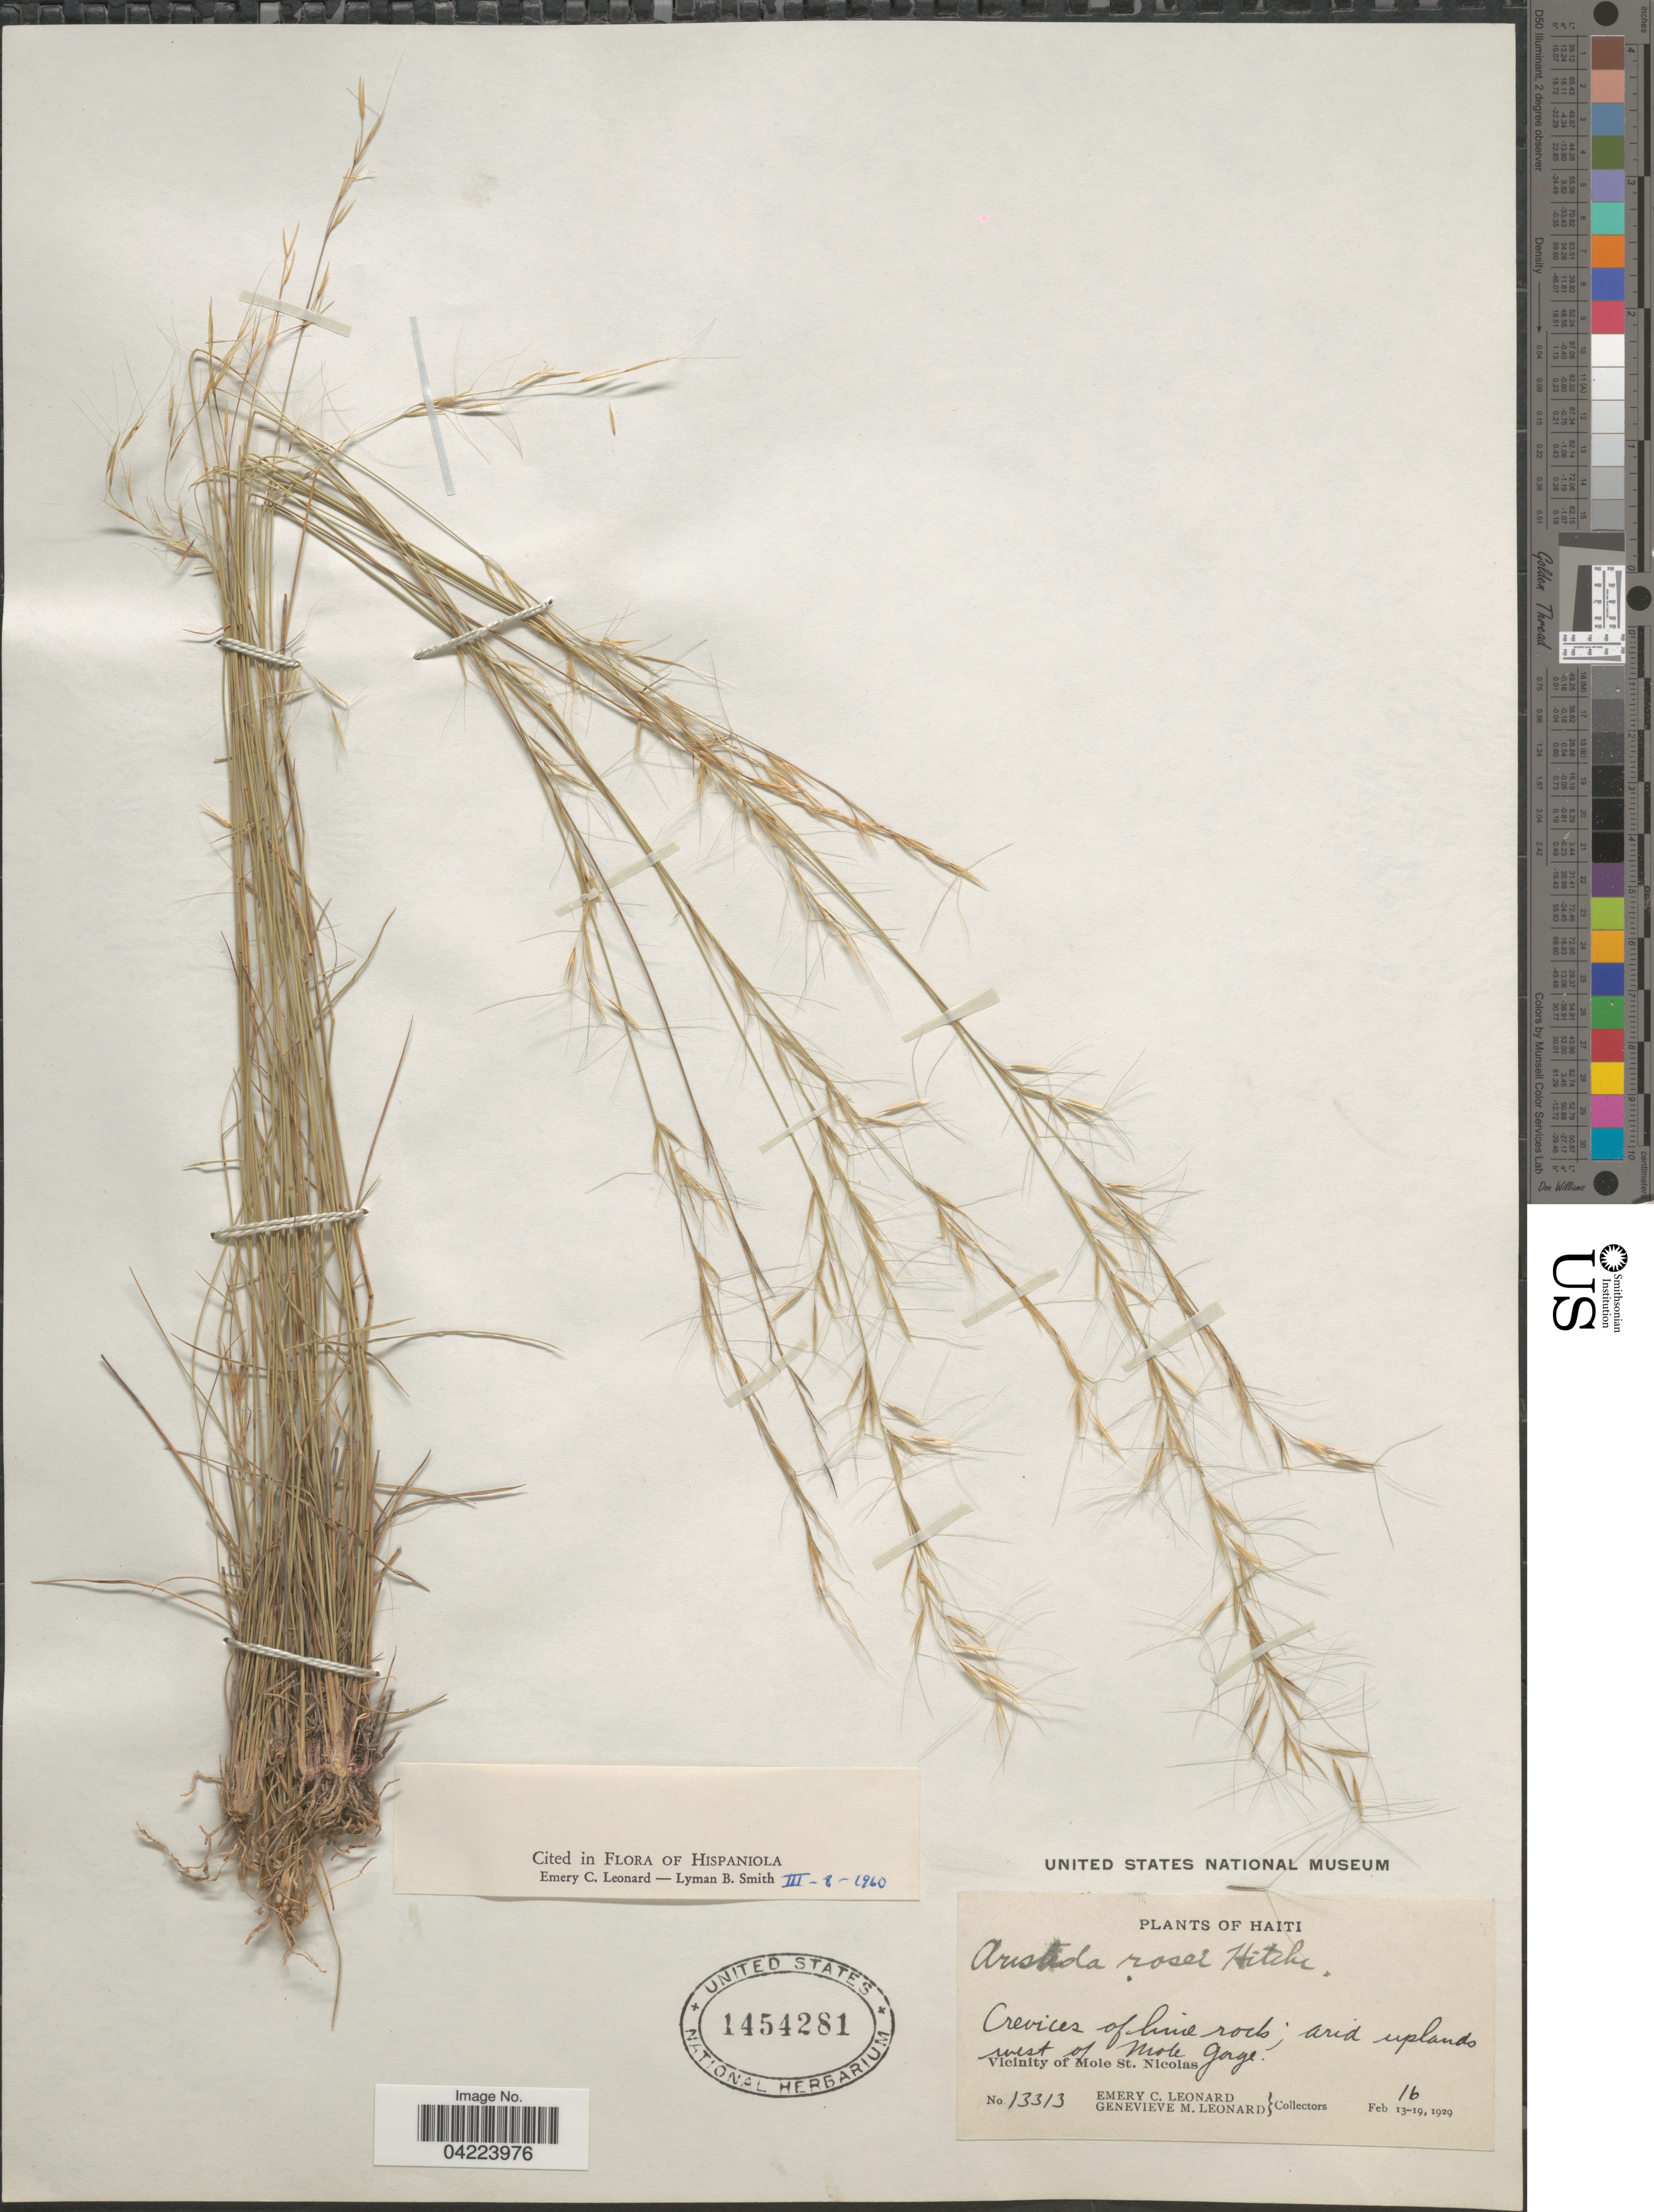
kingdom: Plantae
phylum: Tracheophyta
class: Liliopsida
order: Poales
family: Poaceae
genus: Aristida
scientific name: Aristida rosei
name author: Hitchc.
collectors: E. C. Leonard & G. M. Leonard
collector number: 13313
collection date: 1929-02-16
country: Haiti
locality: Crevices of lime rocks; arid uplands west of Mole Gorge. Vicinity of Mole St. Nicolas.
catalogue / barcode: US 1454281